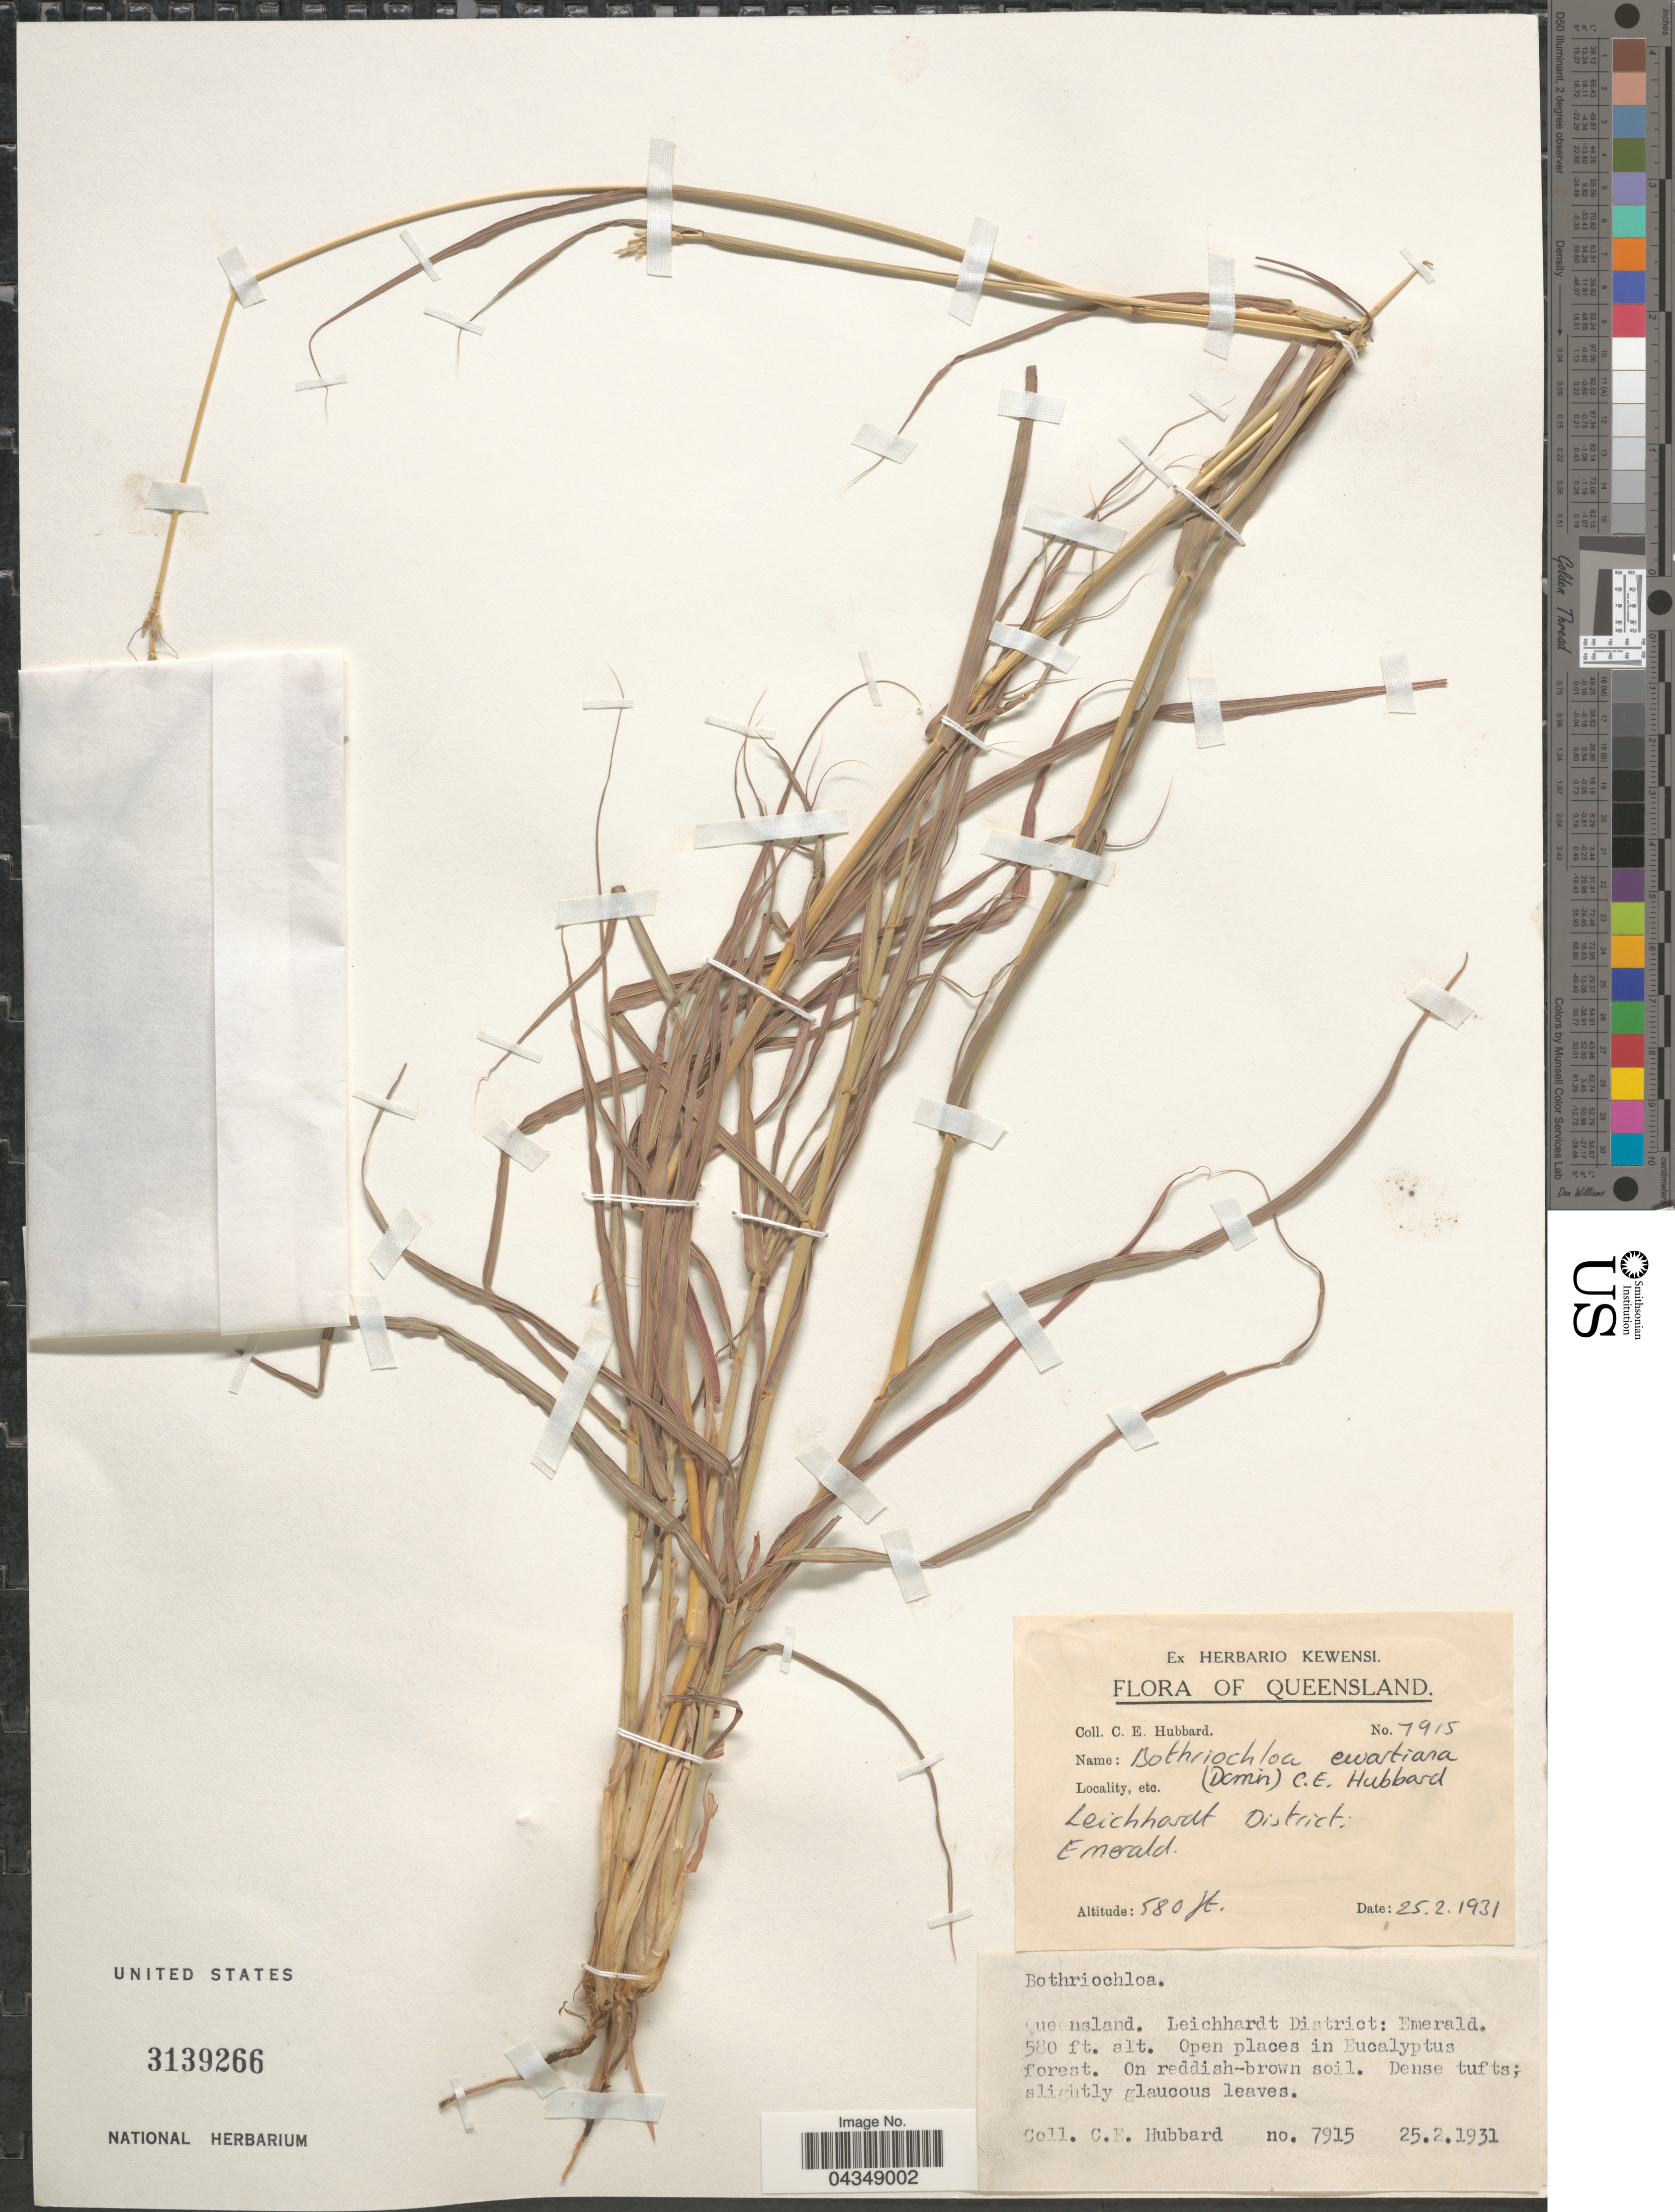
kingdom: Plantae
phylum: Tracheophyta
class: Liliopsida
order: Poales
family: Poaceae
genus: Bothriochloa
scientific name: Bothriochloa ewartiana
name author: (Domin) C. E. Hubb.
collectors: C. E. Hubbard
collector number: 7915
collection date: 1931-02-25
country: Australia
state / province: Queensland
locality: Leichhardt District: Emerald.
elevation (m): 177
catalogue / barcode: US 3139266